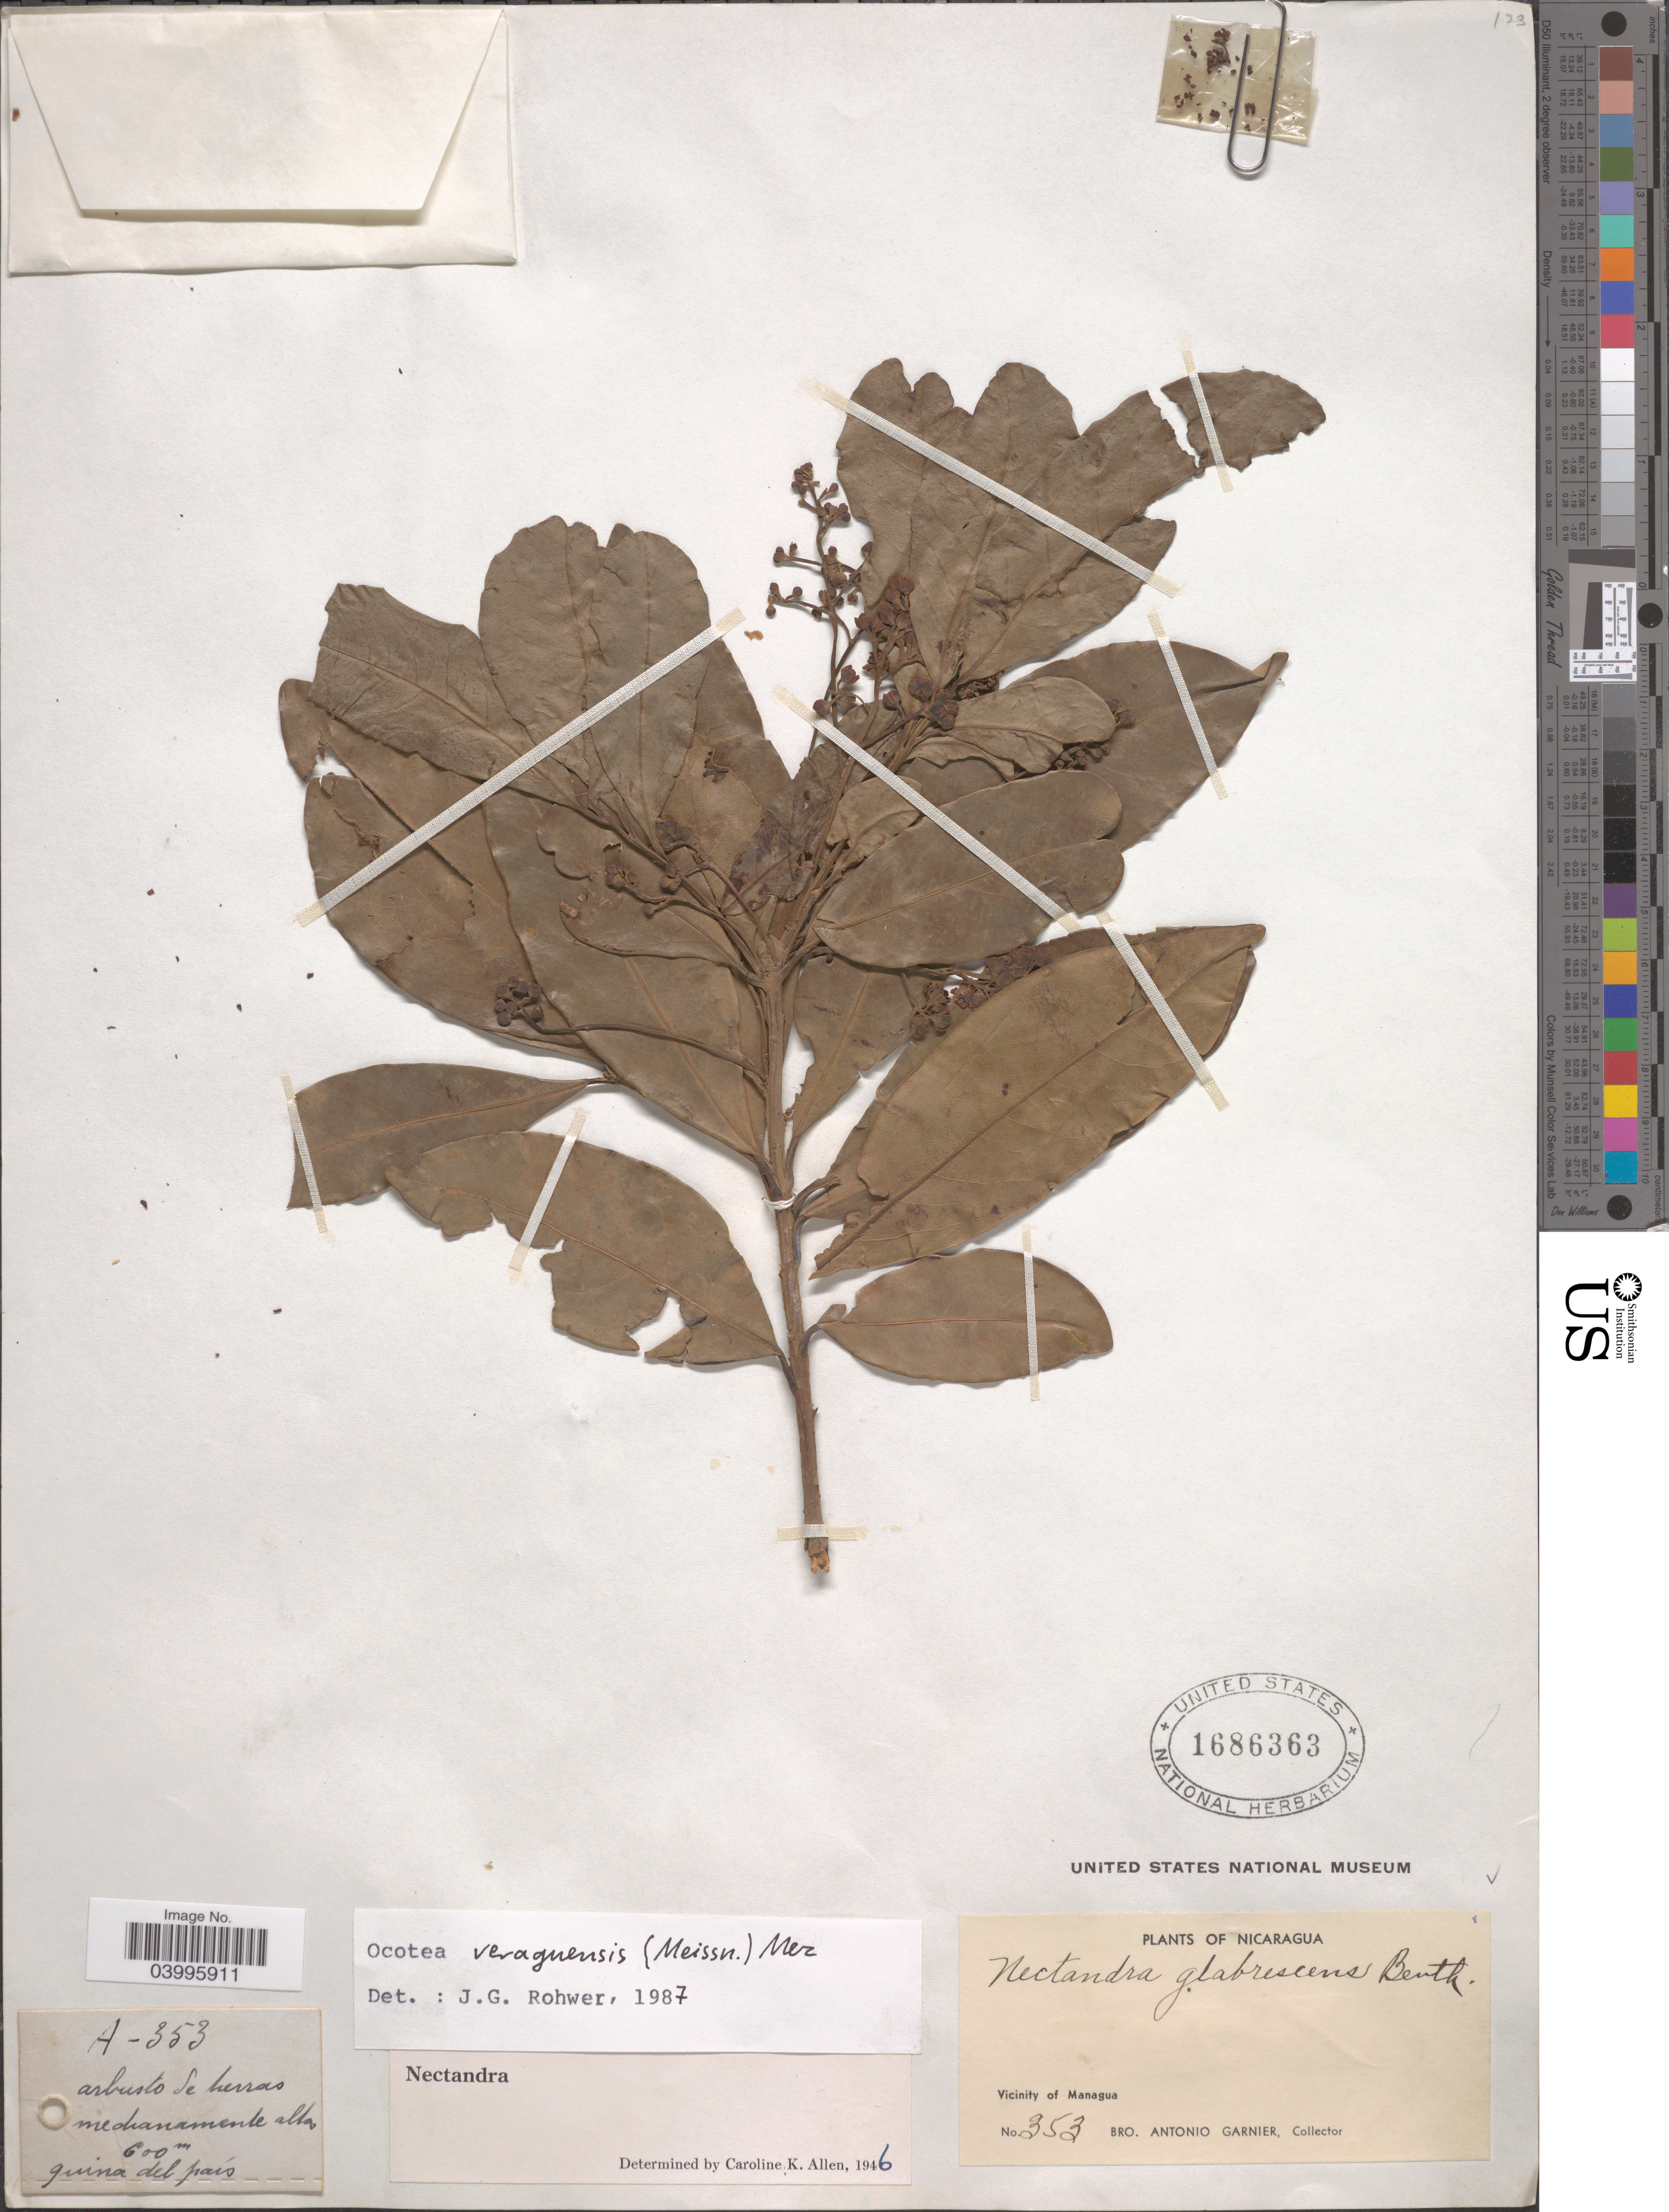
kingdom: Plantae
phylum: Tracheophyta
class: Magnoliopsida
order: Laurales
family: Lauraceae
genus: Ocotea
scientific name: Ocotea veraguensis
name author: (Meisn.) Mez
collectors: Bro. A. Garnier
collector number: A-353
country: Nicaragua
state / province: Managua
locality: Vicinity of Managua. Quina del páis.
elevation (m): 600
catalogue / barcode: US 1686363